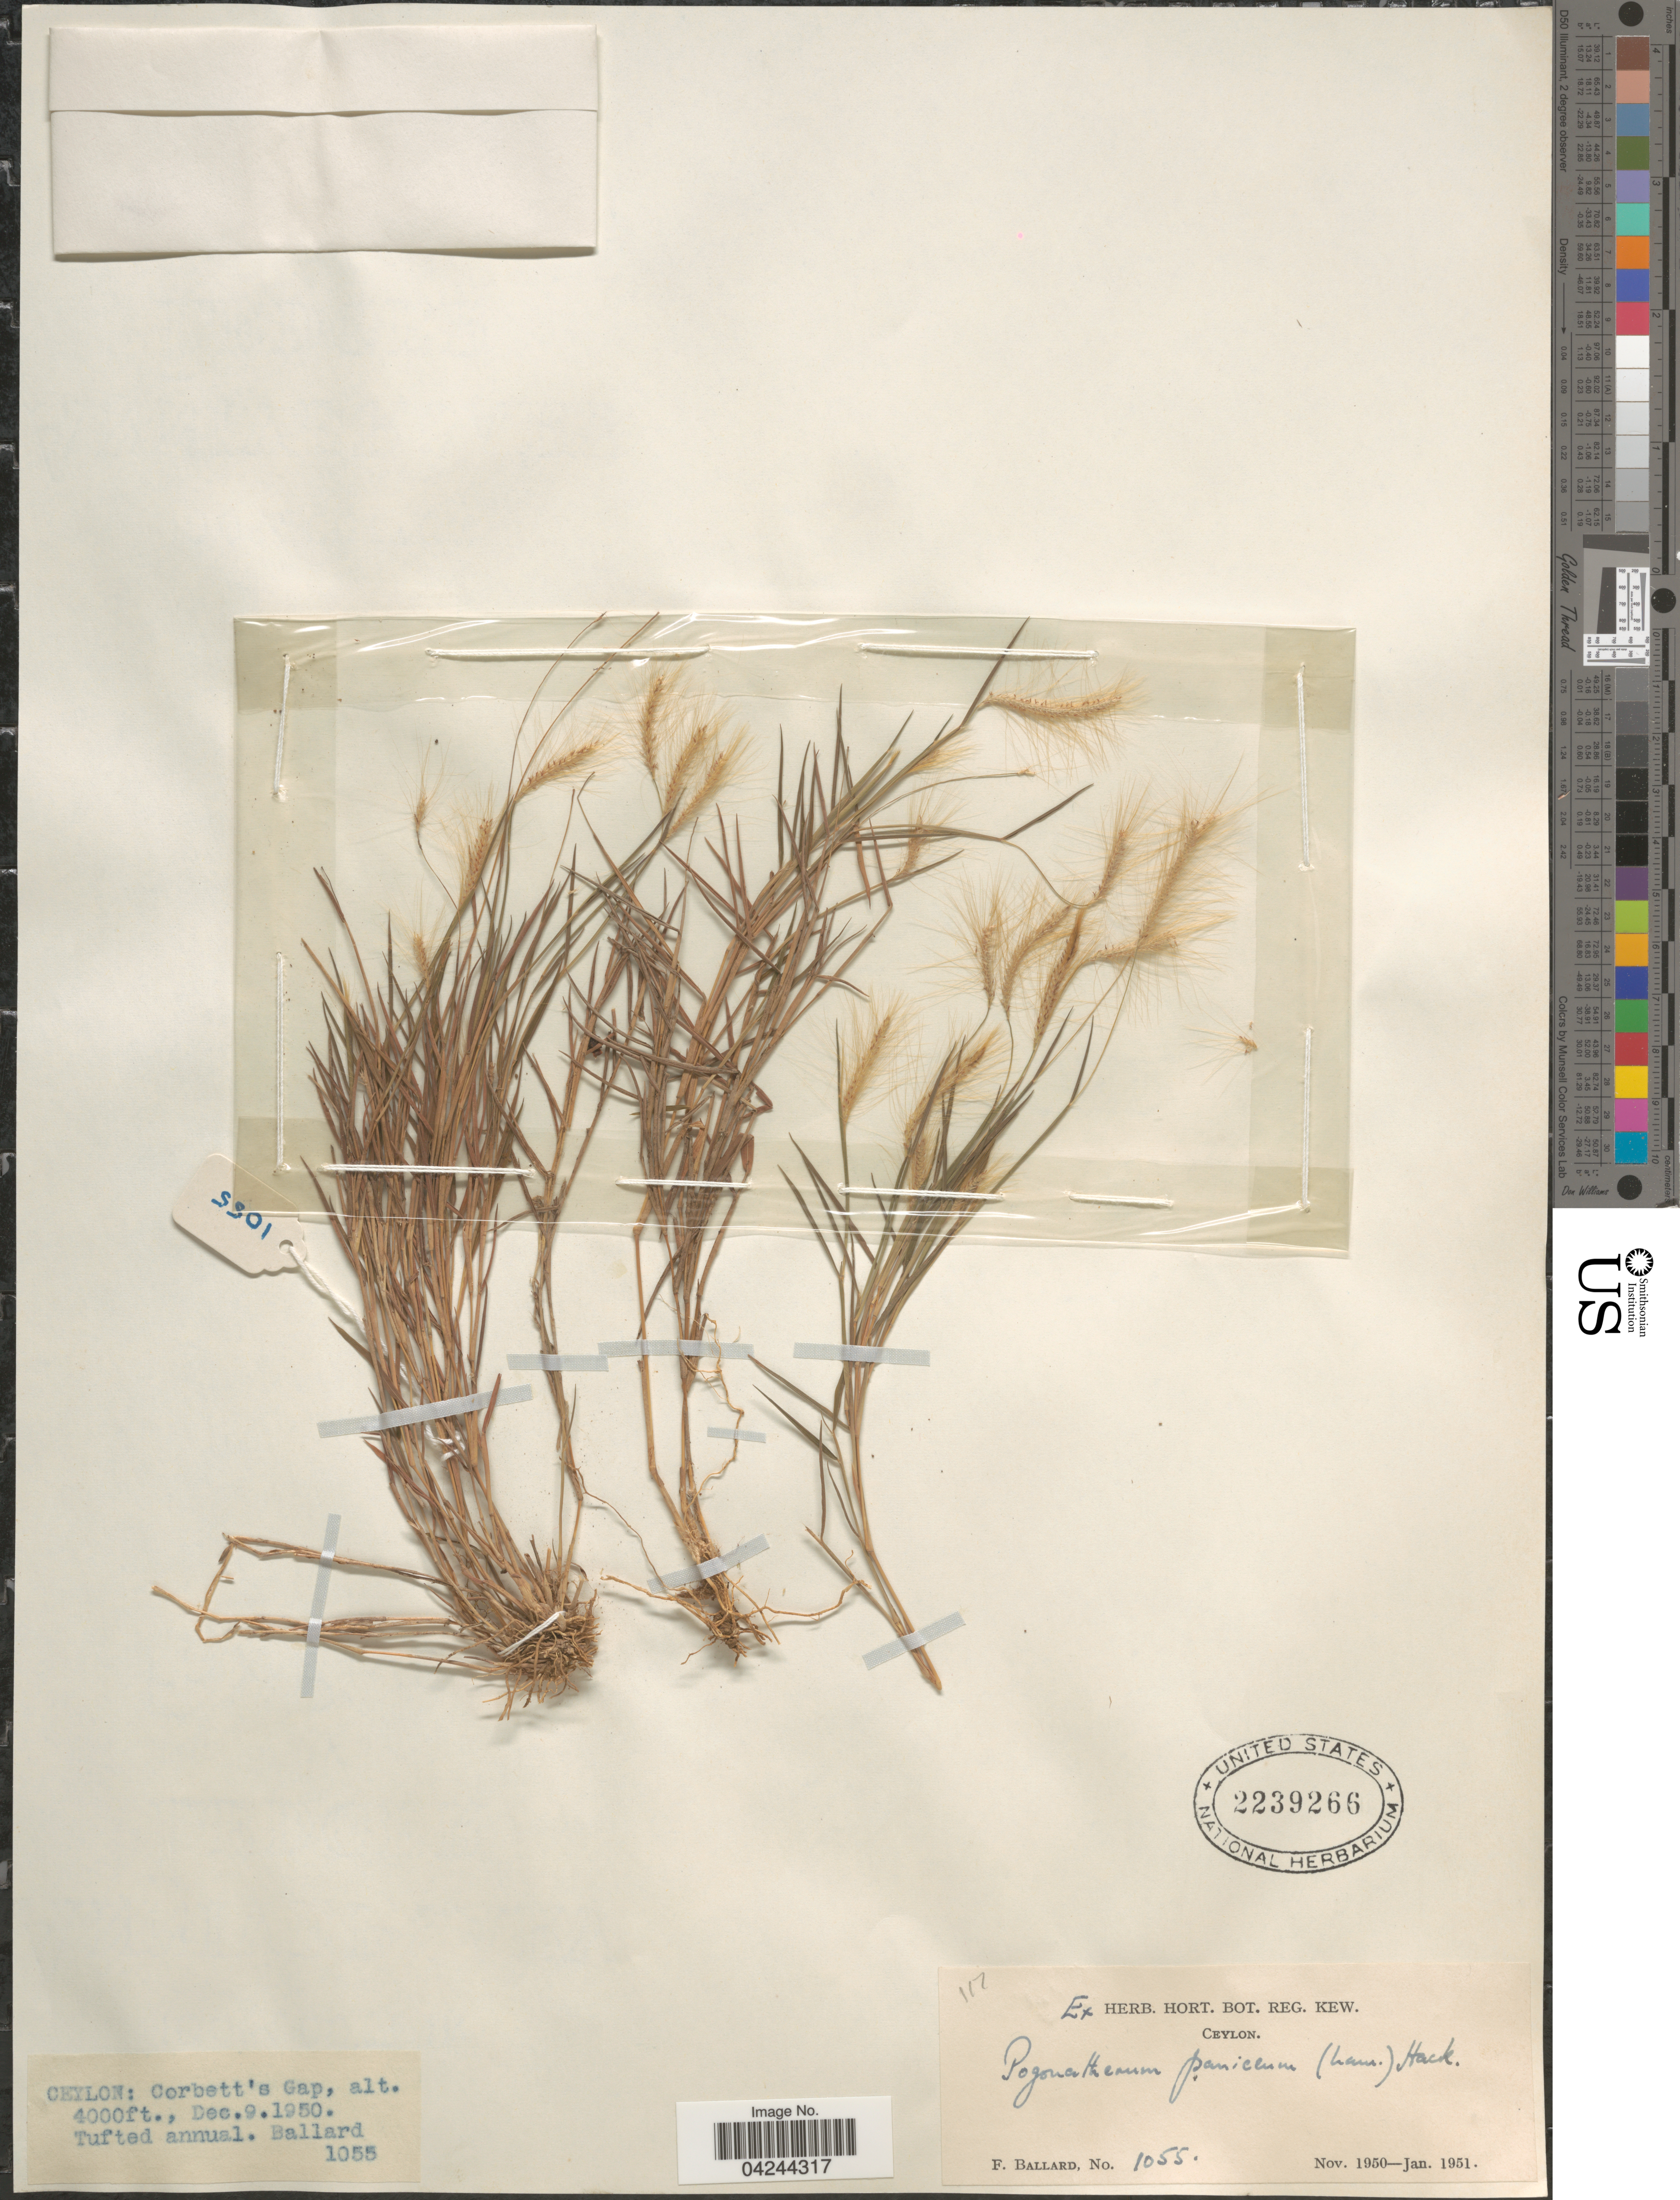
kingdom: Plantae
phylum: Tracheophyta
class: Liliopsida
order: Poales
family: Poaceae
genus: Pogonatherum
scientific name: Pogonatherum crinitum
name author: (Thunb.) Kunth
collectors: F. Ballard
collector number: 1055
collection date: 1950-12-09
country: Sri Lanka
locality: Ceylon: Corbett's Gap.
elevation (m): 1219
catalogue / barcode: US 2239266